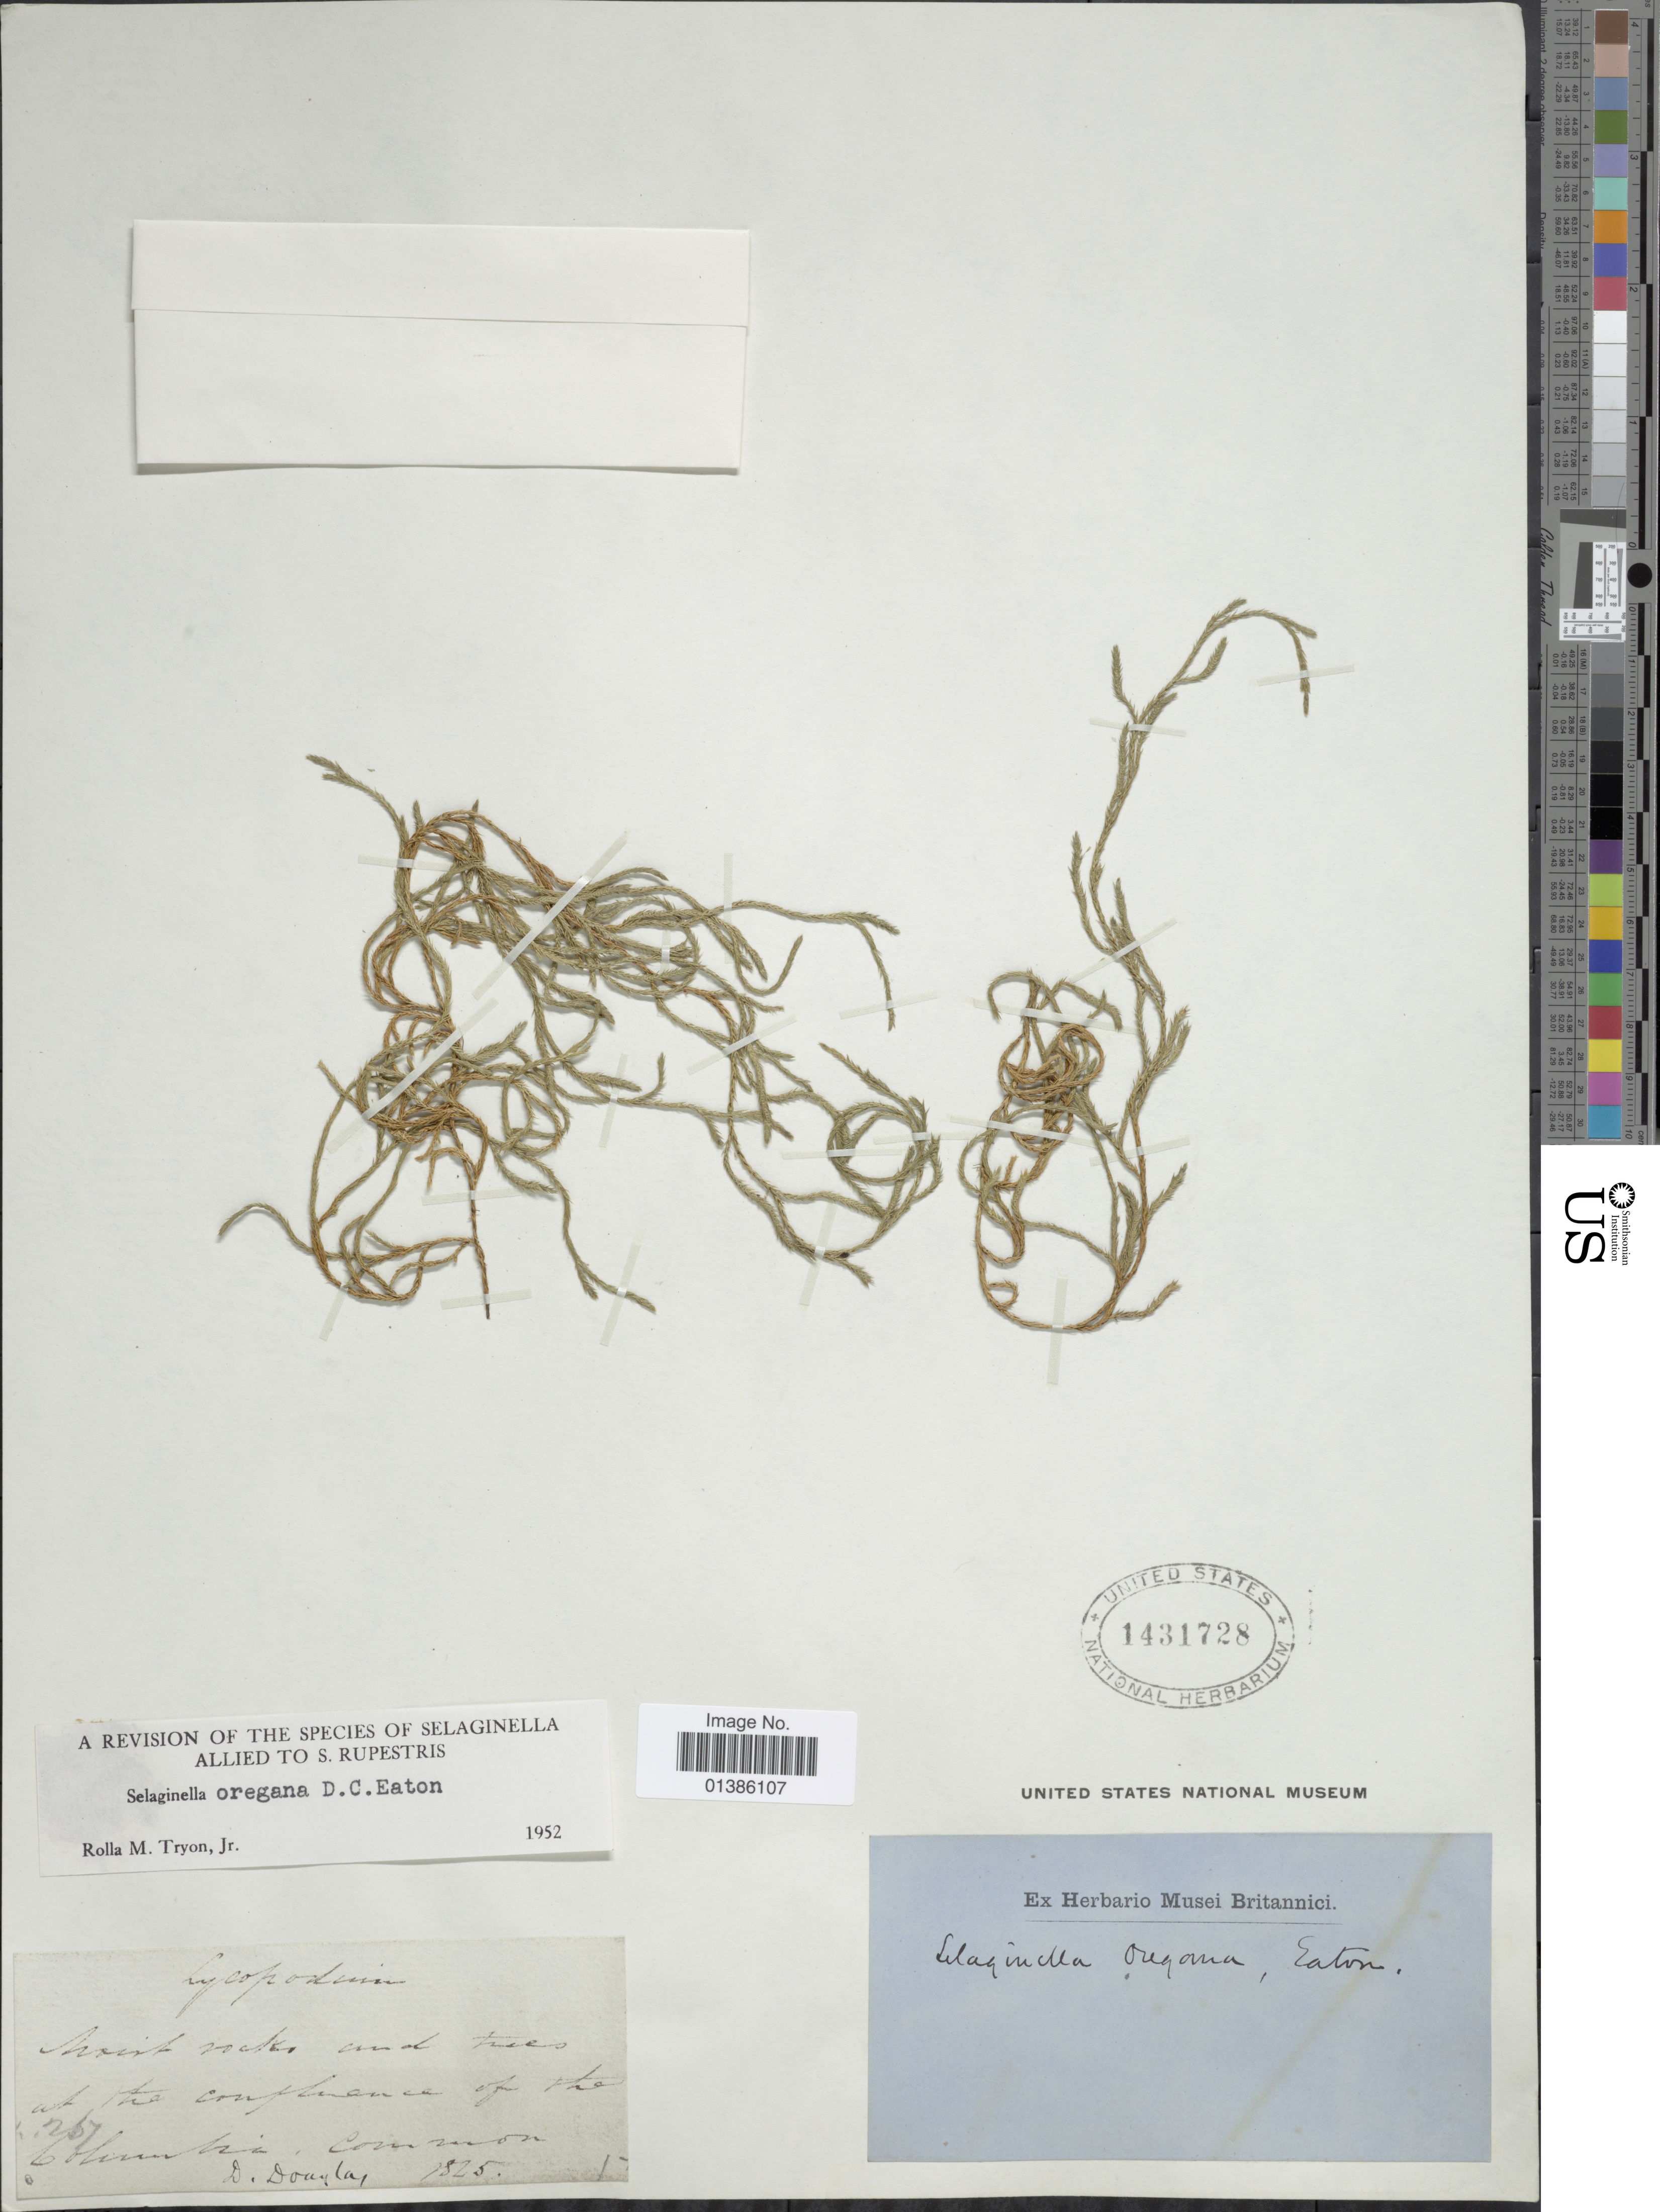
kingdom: Plantae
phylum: Tracheophyta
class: Lycopodiopsida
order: Selaginellales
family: Selaginellaceae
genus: Selaginella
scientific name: Selaginella oregana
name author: D.C. Eaton ex S. Watson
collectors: D. Douglas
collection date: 1825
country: Colombia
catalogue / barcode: US 1431728